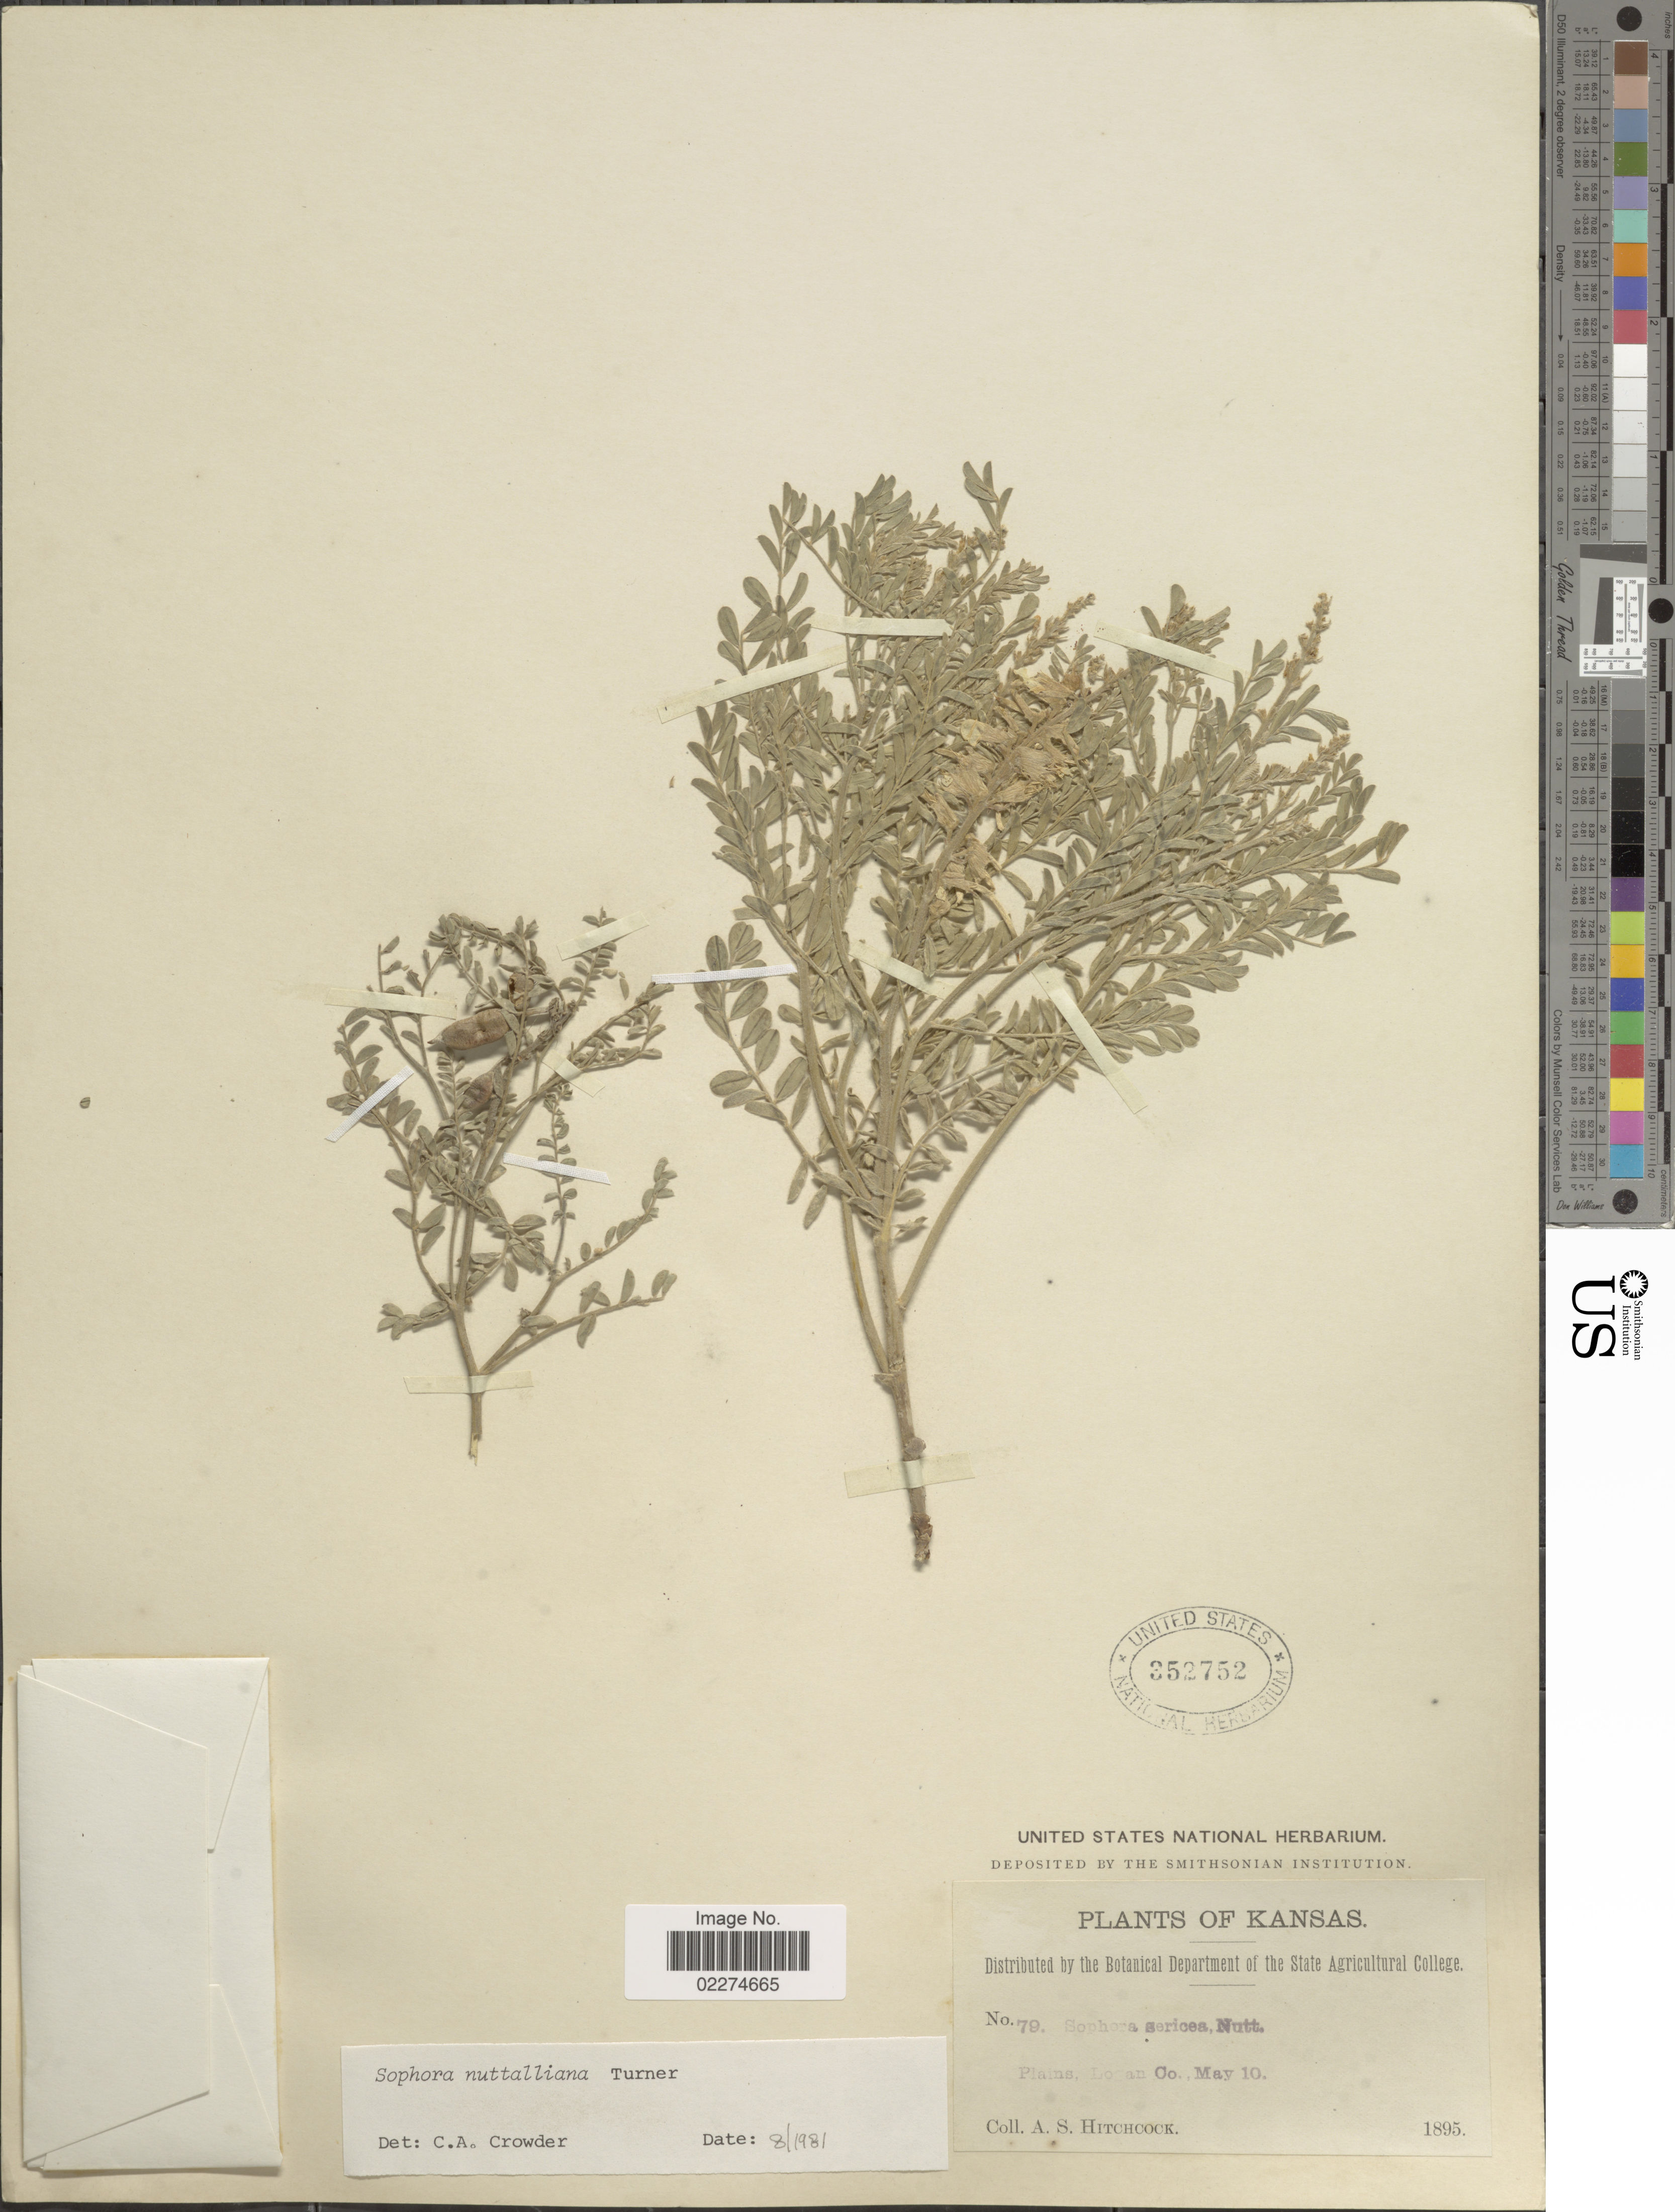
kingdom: Plantae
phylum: Tracheophyta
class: Magnoliopsida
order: Fabales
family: Fabaceae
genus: Sophora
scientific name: Sophora nuttalliana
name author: B.L. Turner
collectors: A. S. Hitchcock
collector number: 79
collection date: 1895-05-10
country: United States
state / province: Kansas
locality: Plains. Lo and Co.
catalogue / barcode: US 352752